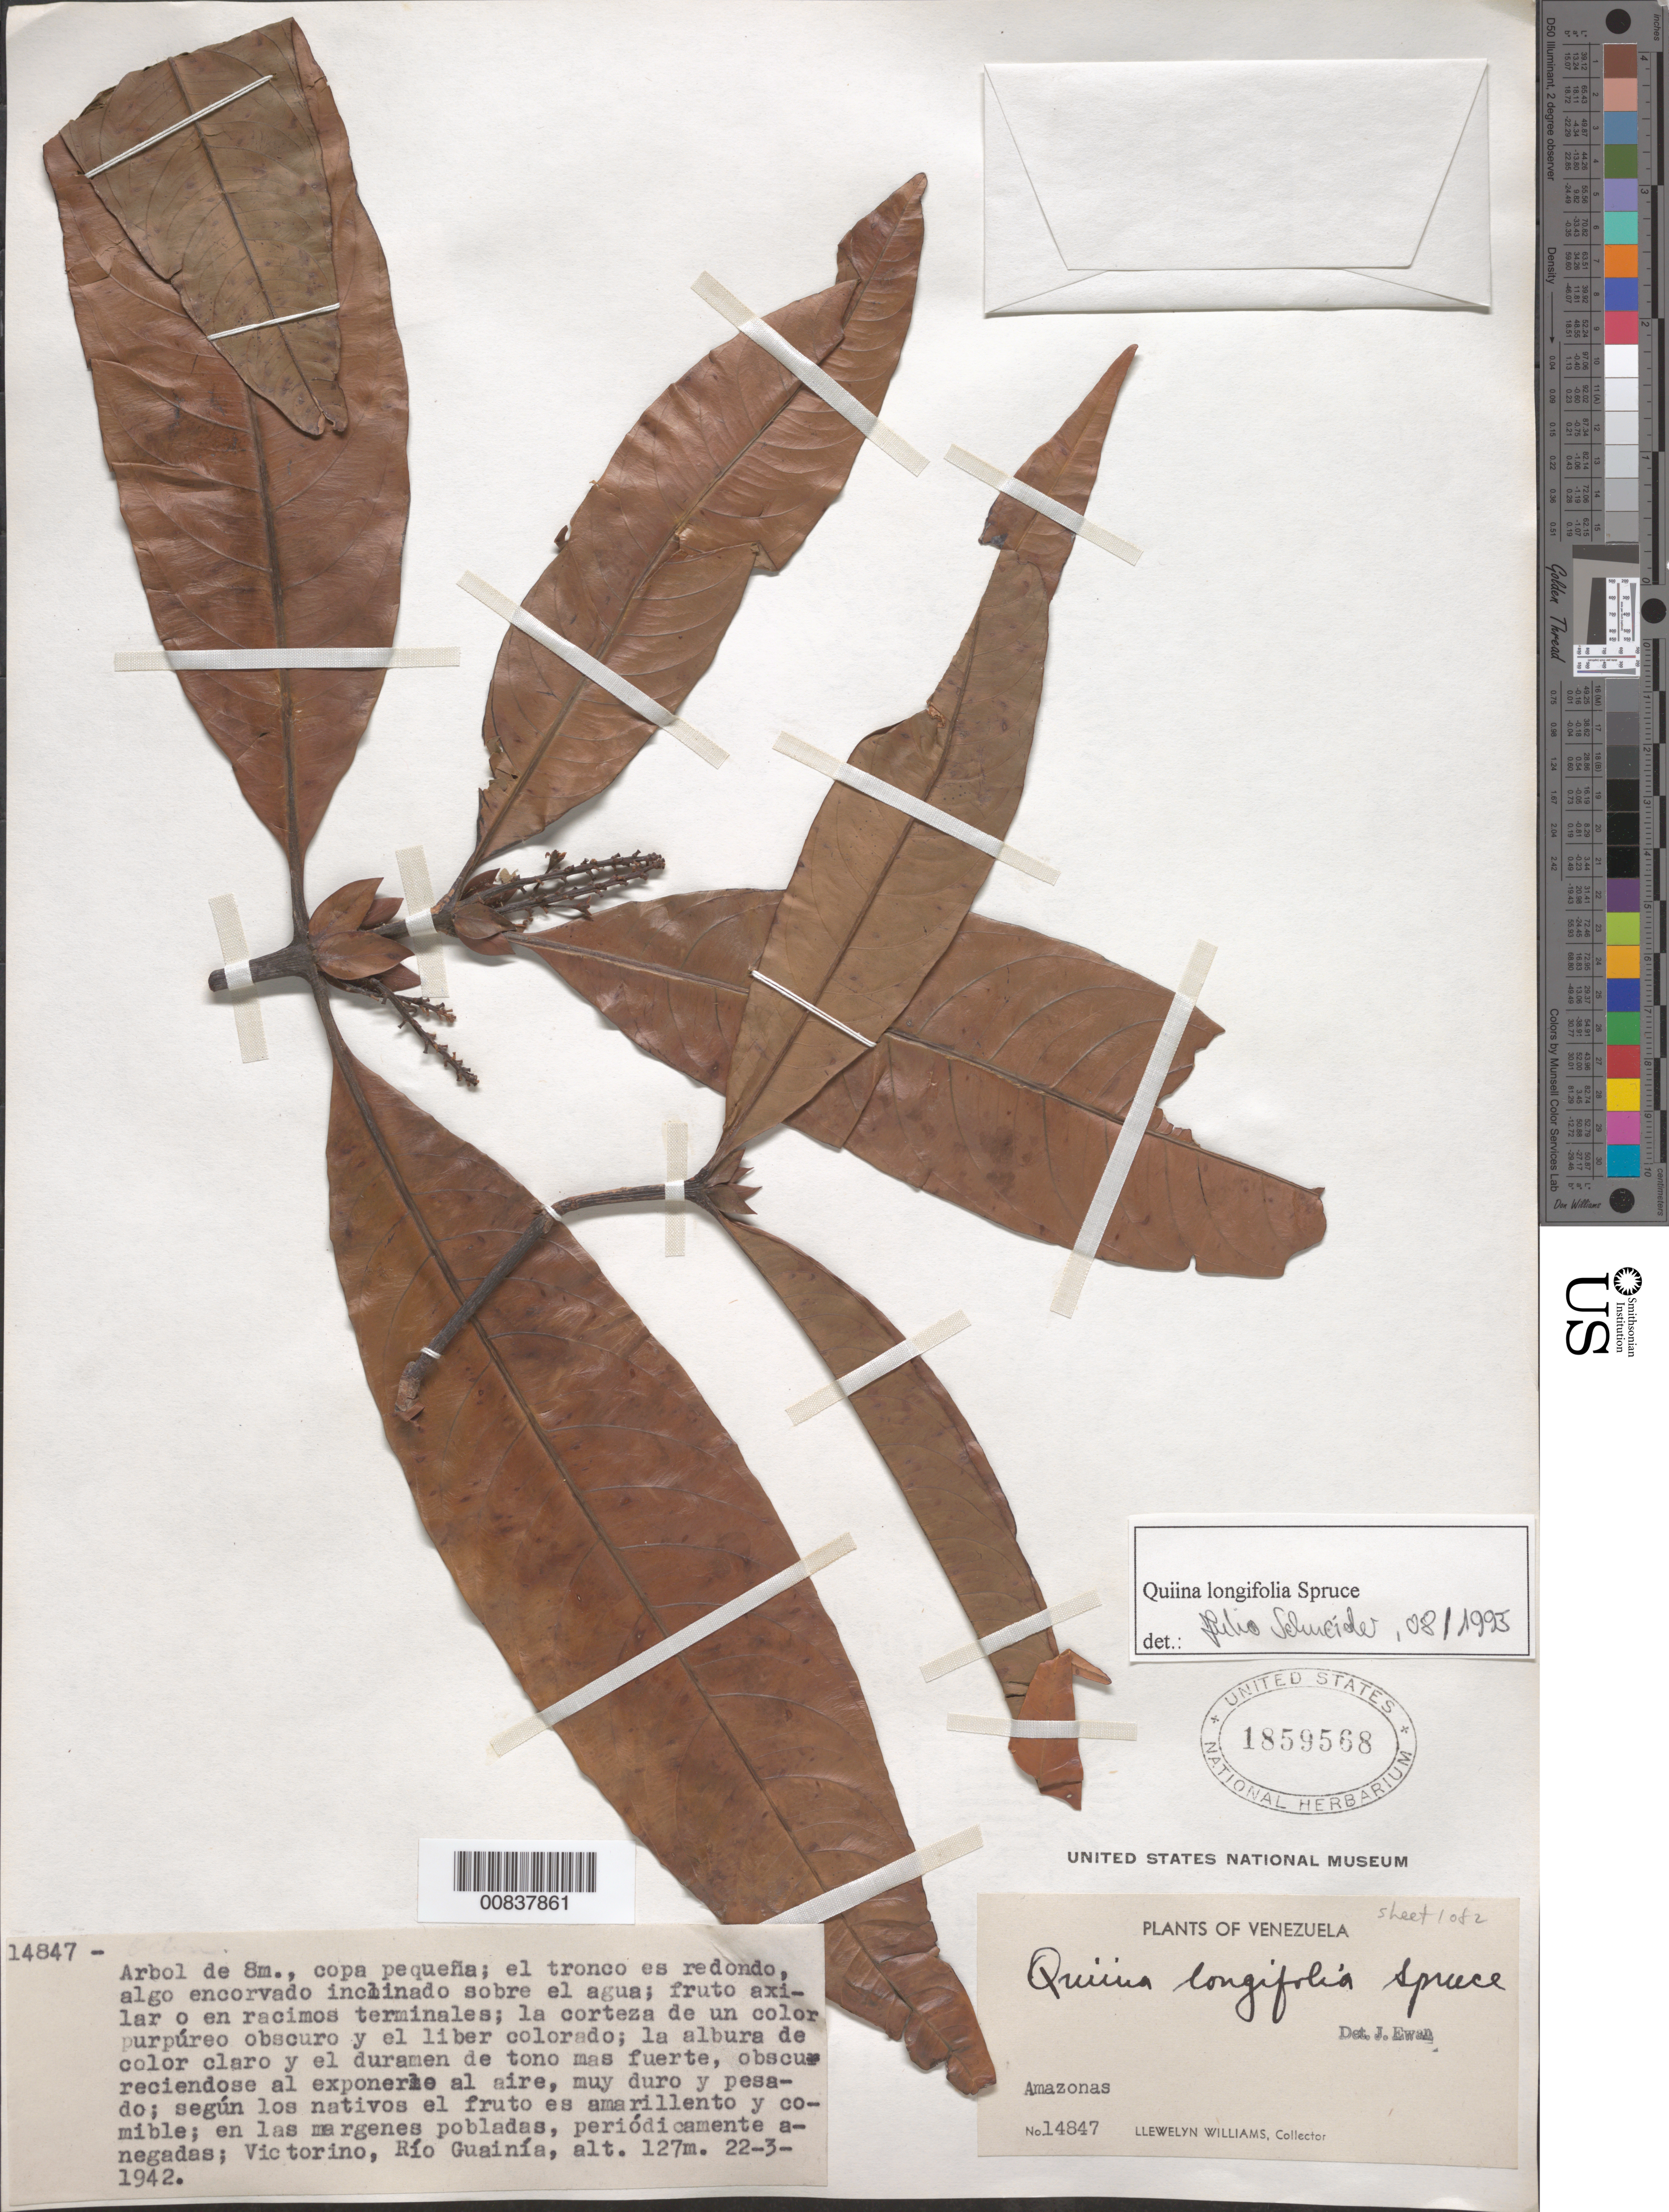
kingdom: Plantae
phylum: Tracheophyta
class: Magnoliopsida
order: Malpighiales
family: Quiinaceae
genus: Quiina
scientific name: Quiina longifolia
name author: Spruce ex Planch. & Triana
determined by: Schneider, J.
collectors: Ll. Williams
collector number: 14847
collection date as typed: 22-Mar-42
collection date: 1942-03-22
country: Venezuela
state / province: Amazonas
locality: Victorino, Río Guainía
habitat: Margenes pobladas, periodicamente anegadas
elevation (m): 127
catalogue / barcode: US 1859568